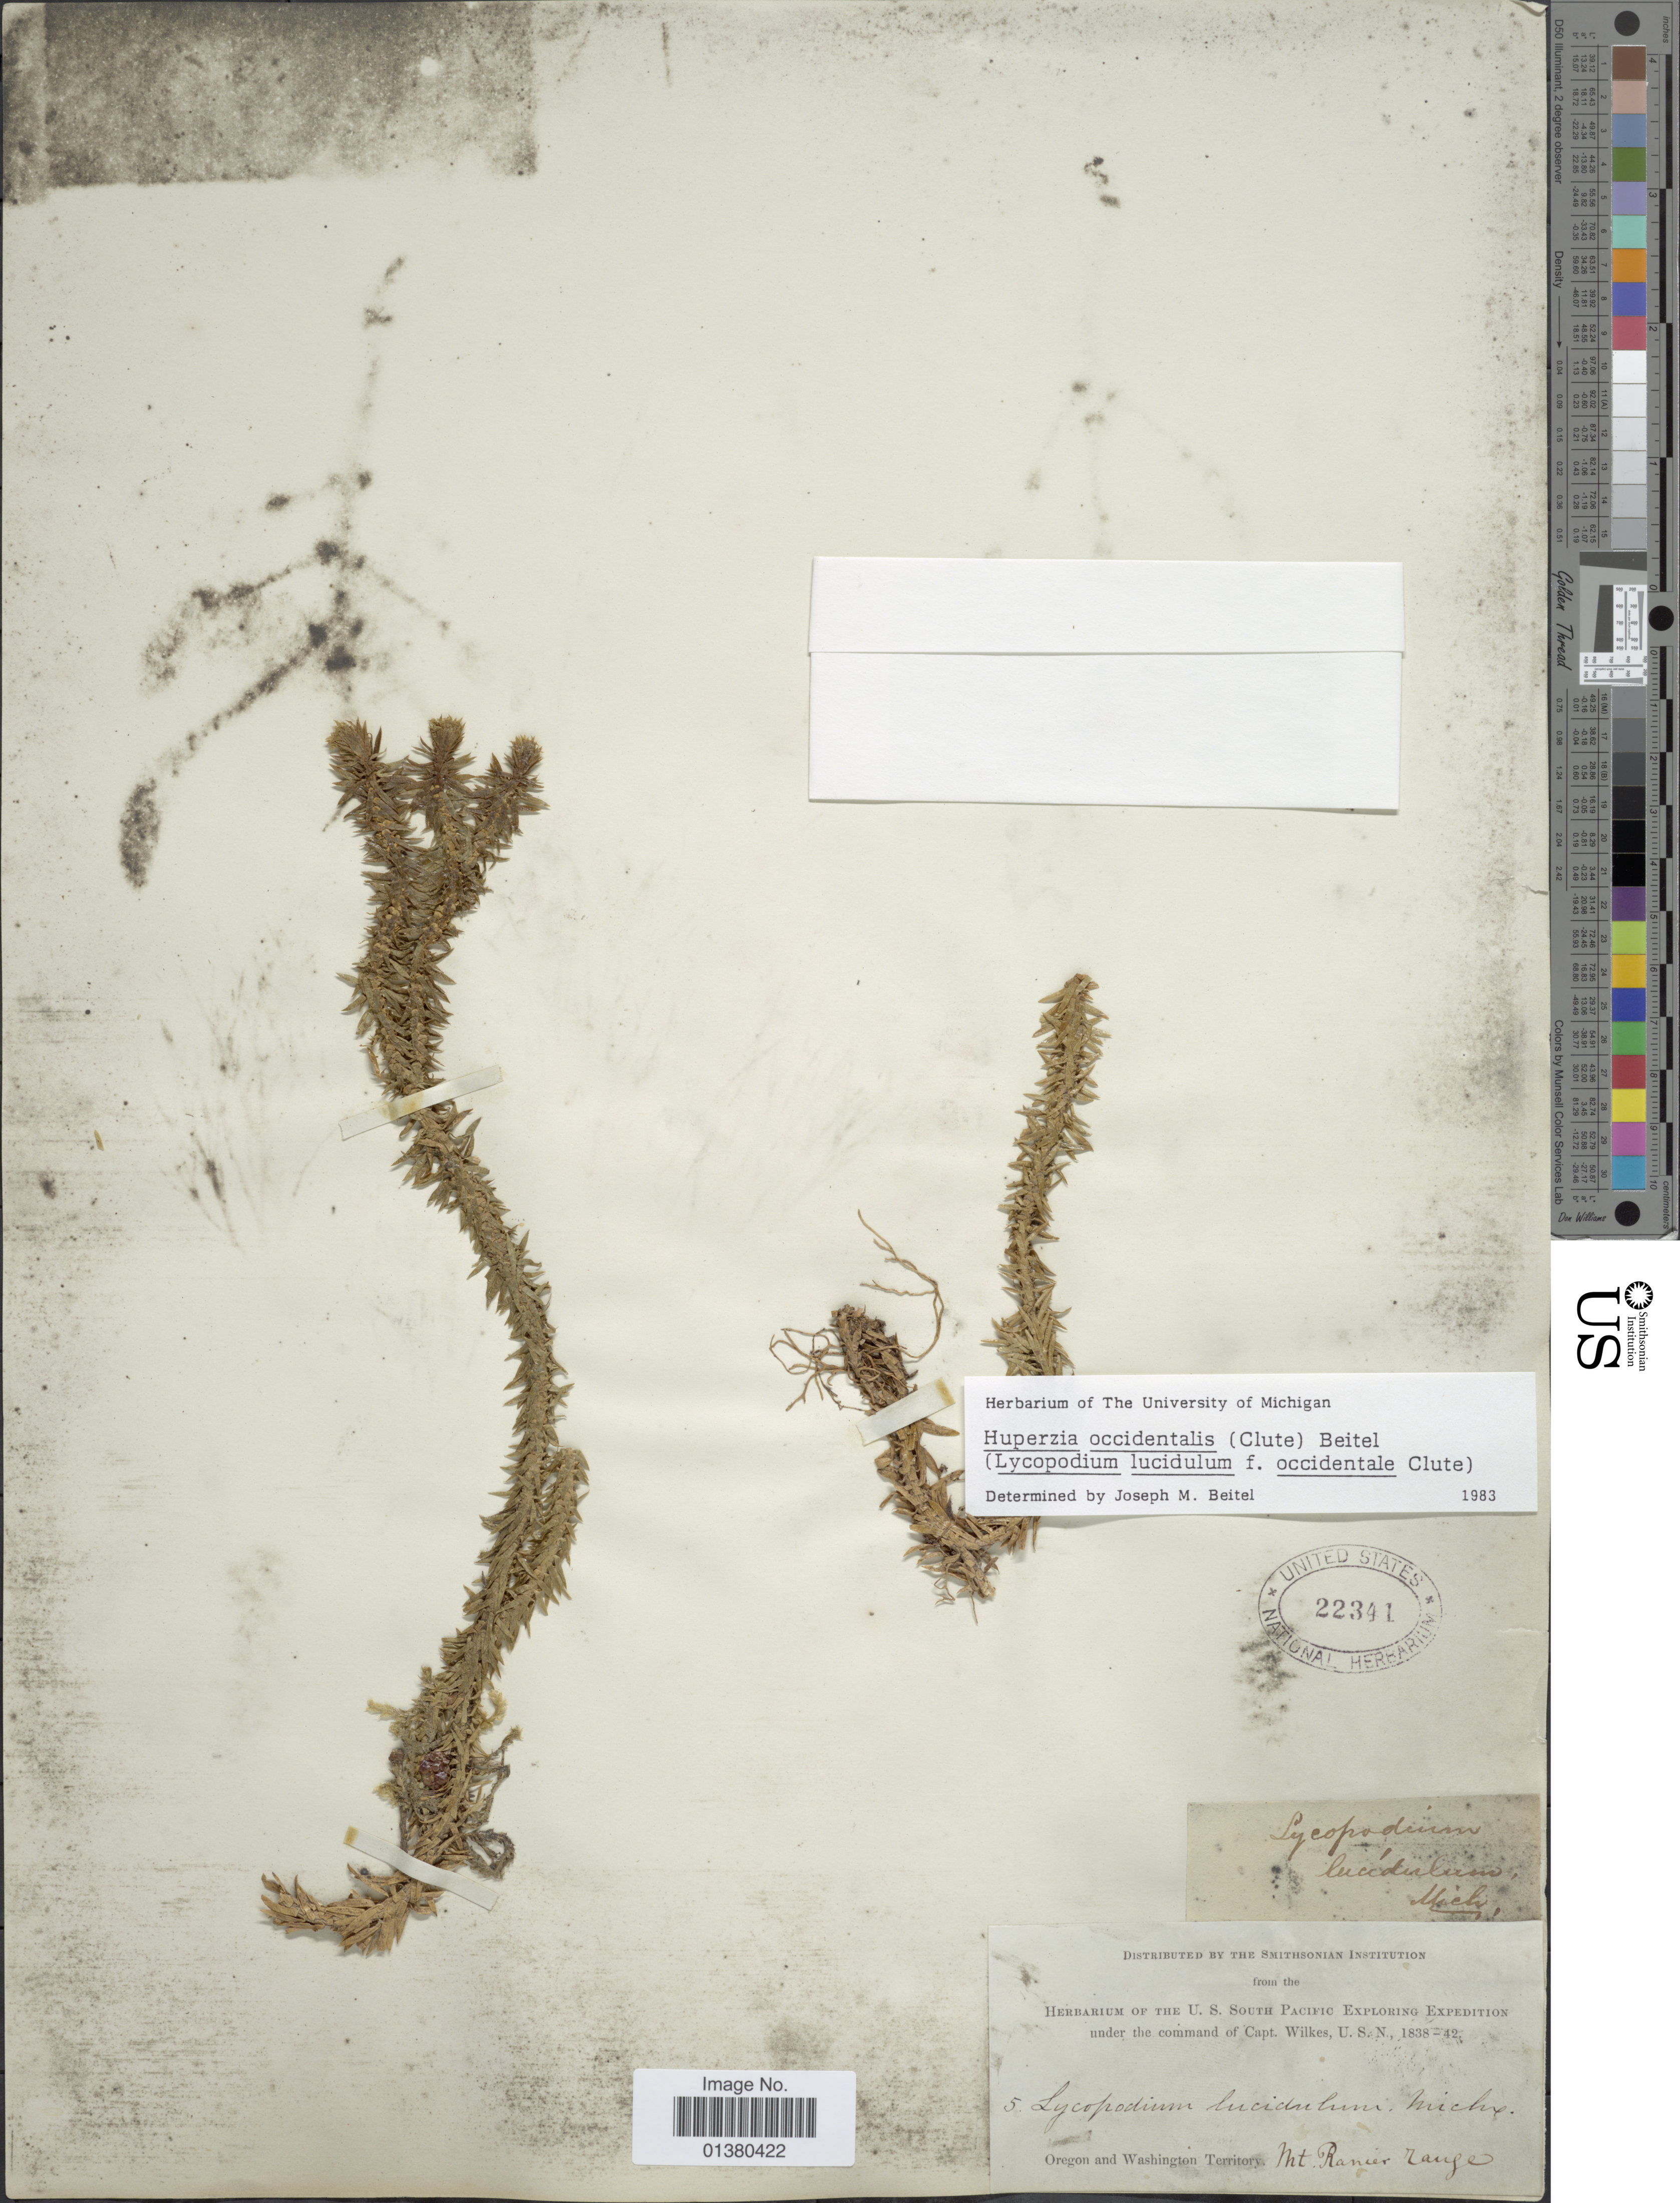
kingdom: Plantae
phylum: Tracheophyta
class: Lycopodiopsida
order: Lycopodiales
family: Lycopodiaceae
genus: Huperzia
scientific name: Huperzia occidentalis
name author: (Clute) Kartesz & Gandhi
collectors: Wilkes Explor. Exped.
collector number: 5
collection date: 1838/1842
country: United States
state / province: Washington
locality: Oregon and Washington Territory. Mt Ranier range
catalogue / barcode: US 22341